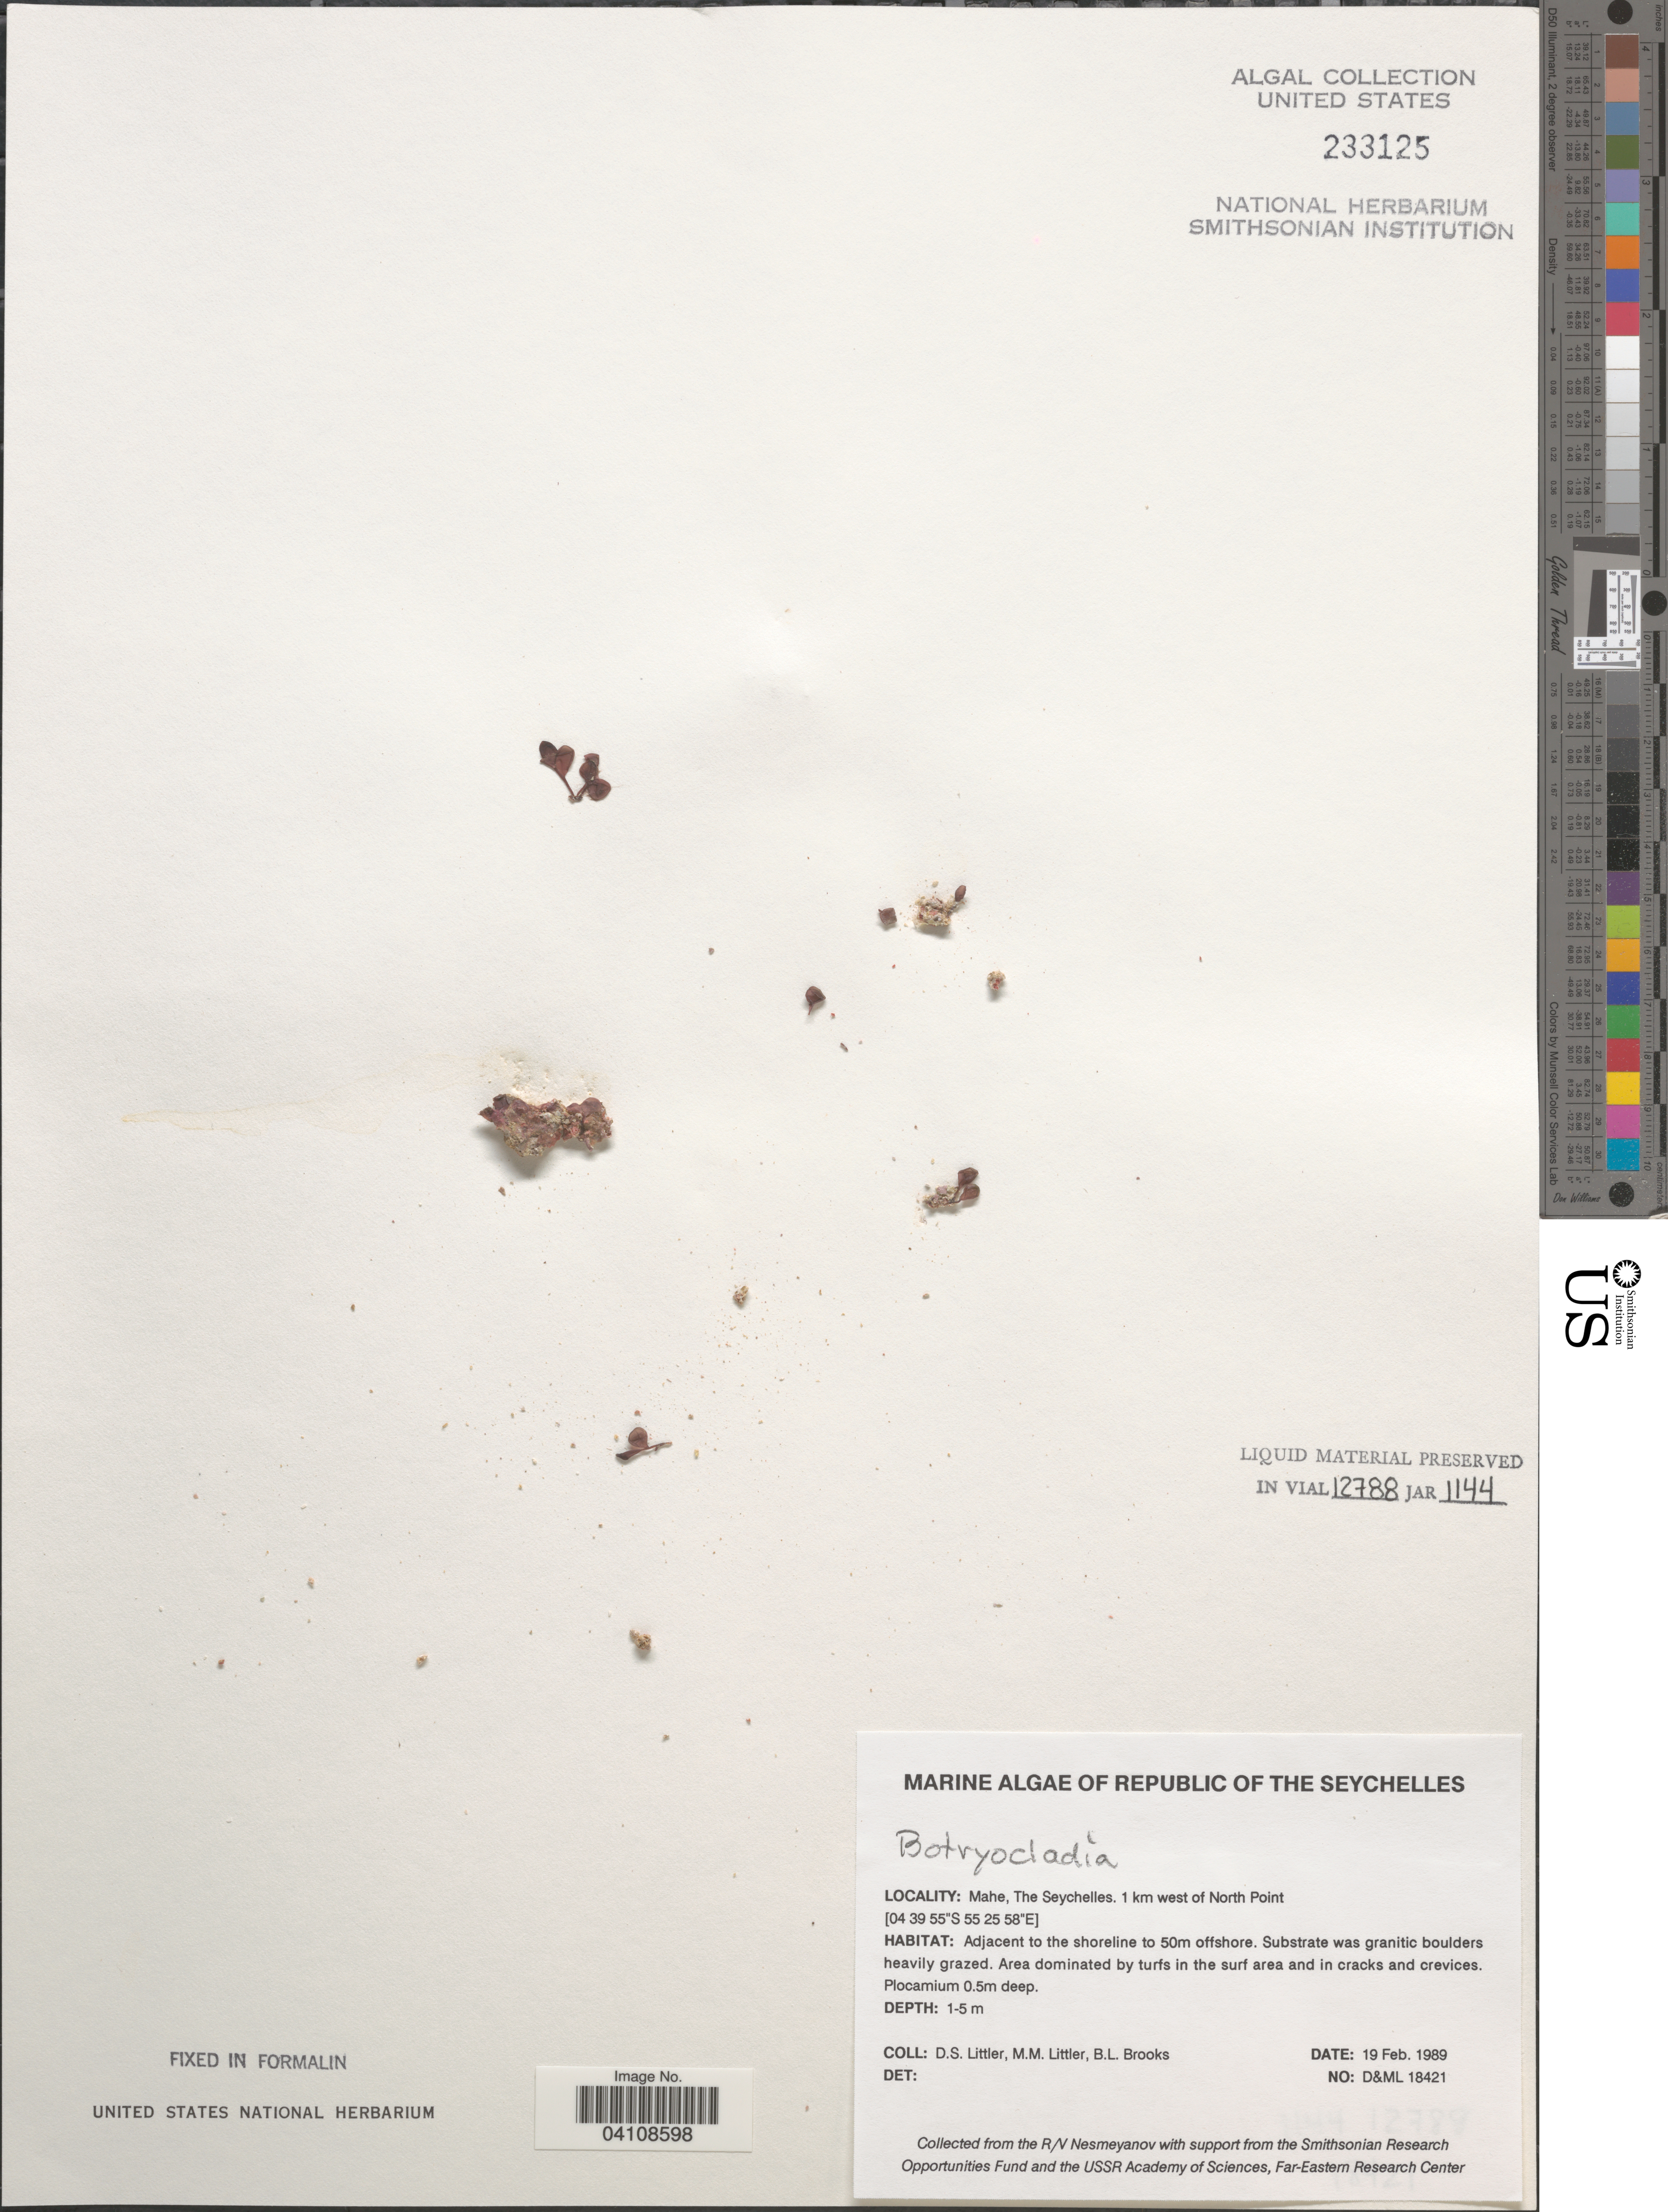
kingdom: Plantae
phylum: Rhodophyta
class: Florideophyceae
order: Rhodymeniales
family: Rhodymeniaceae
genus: Botryocladia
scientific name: Botryocladia sp.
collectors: D. S. Littler & B. Brooks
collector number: D&ML18421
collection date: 1989-02-19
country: Seychelles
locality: Republic of The Seychelles. Mahe. 1 km west of North Point. Adjacent to the shoreline to 50m offshore.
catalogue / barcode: US 233125